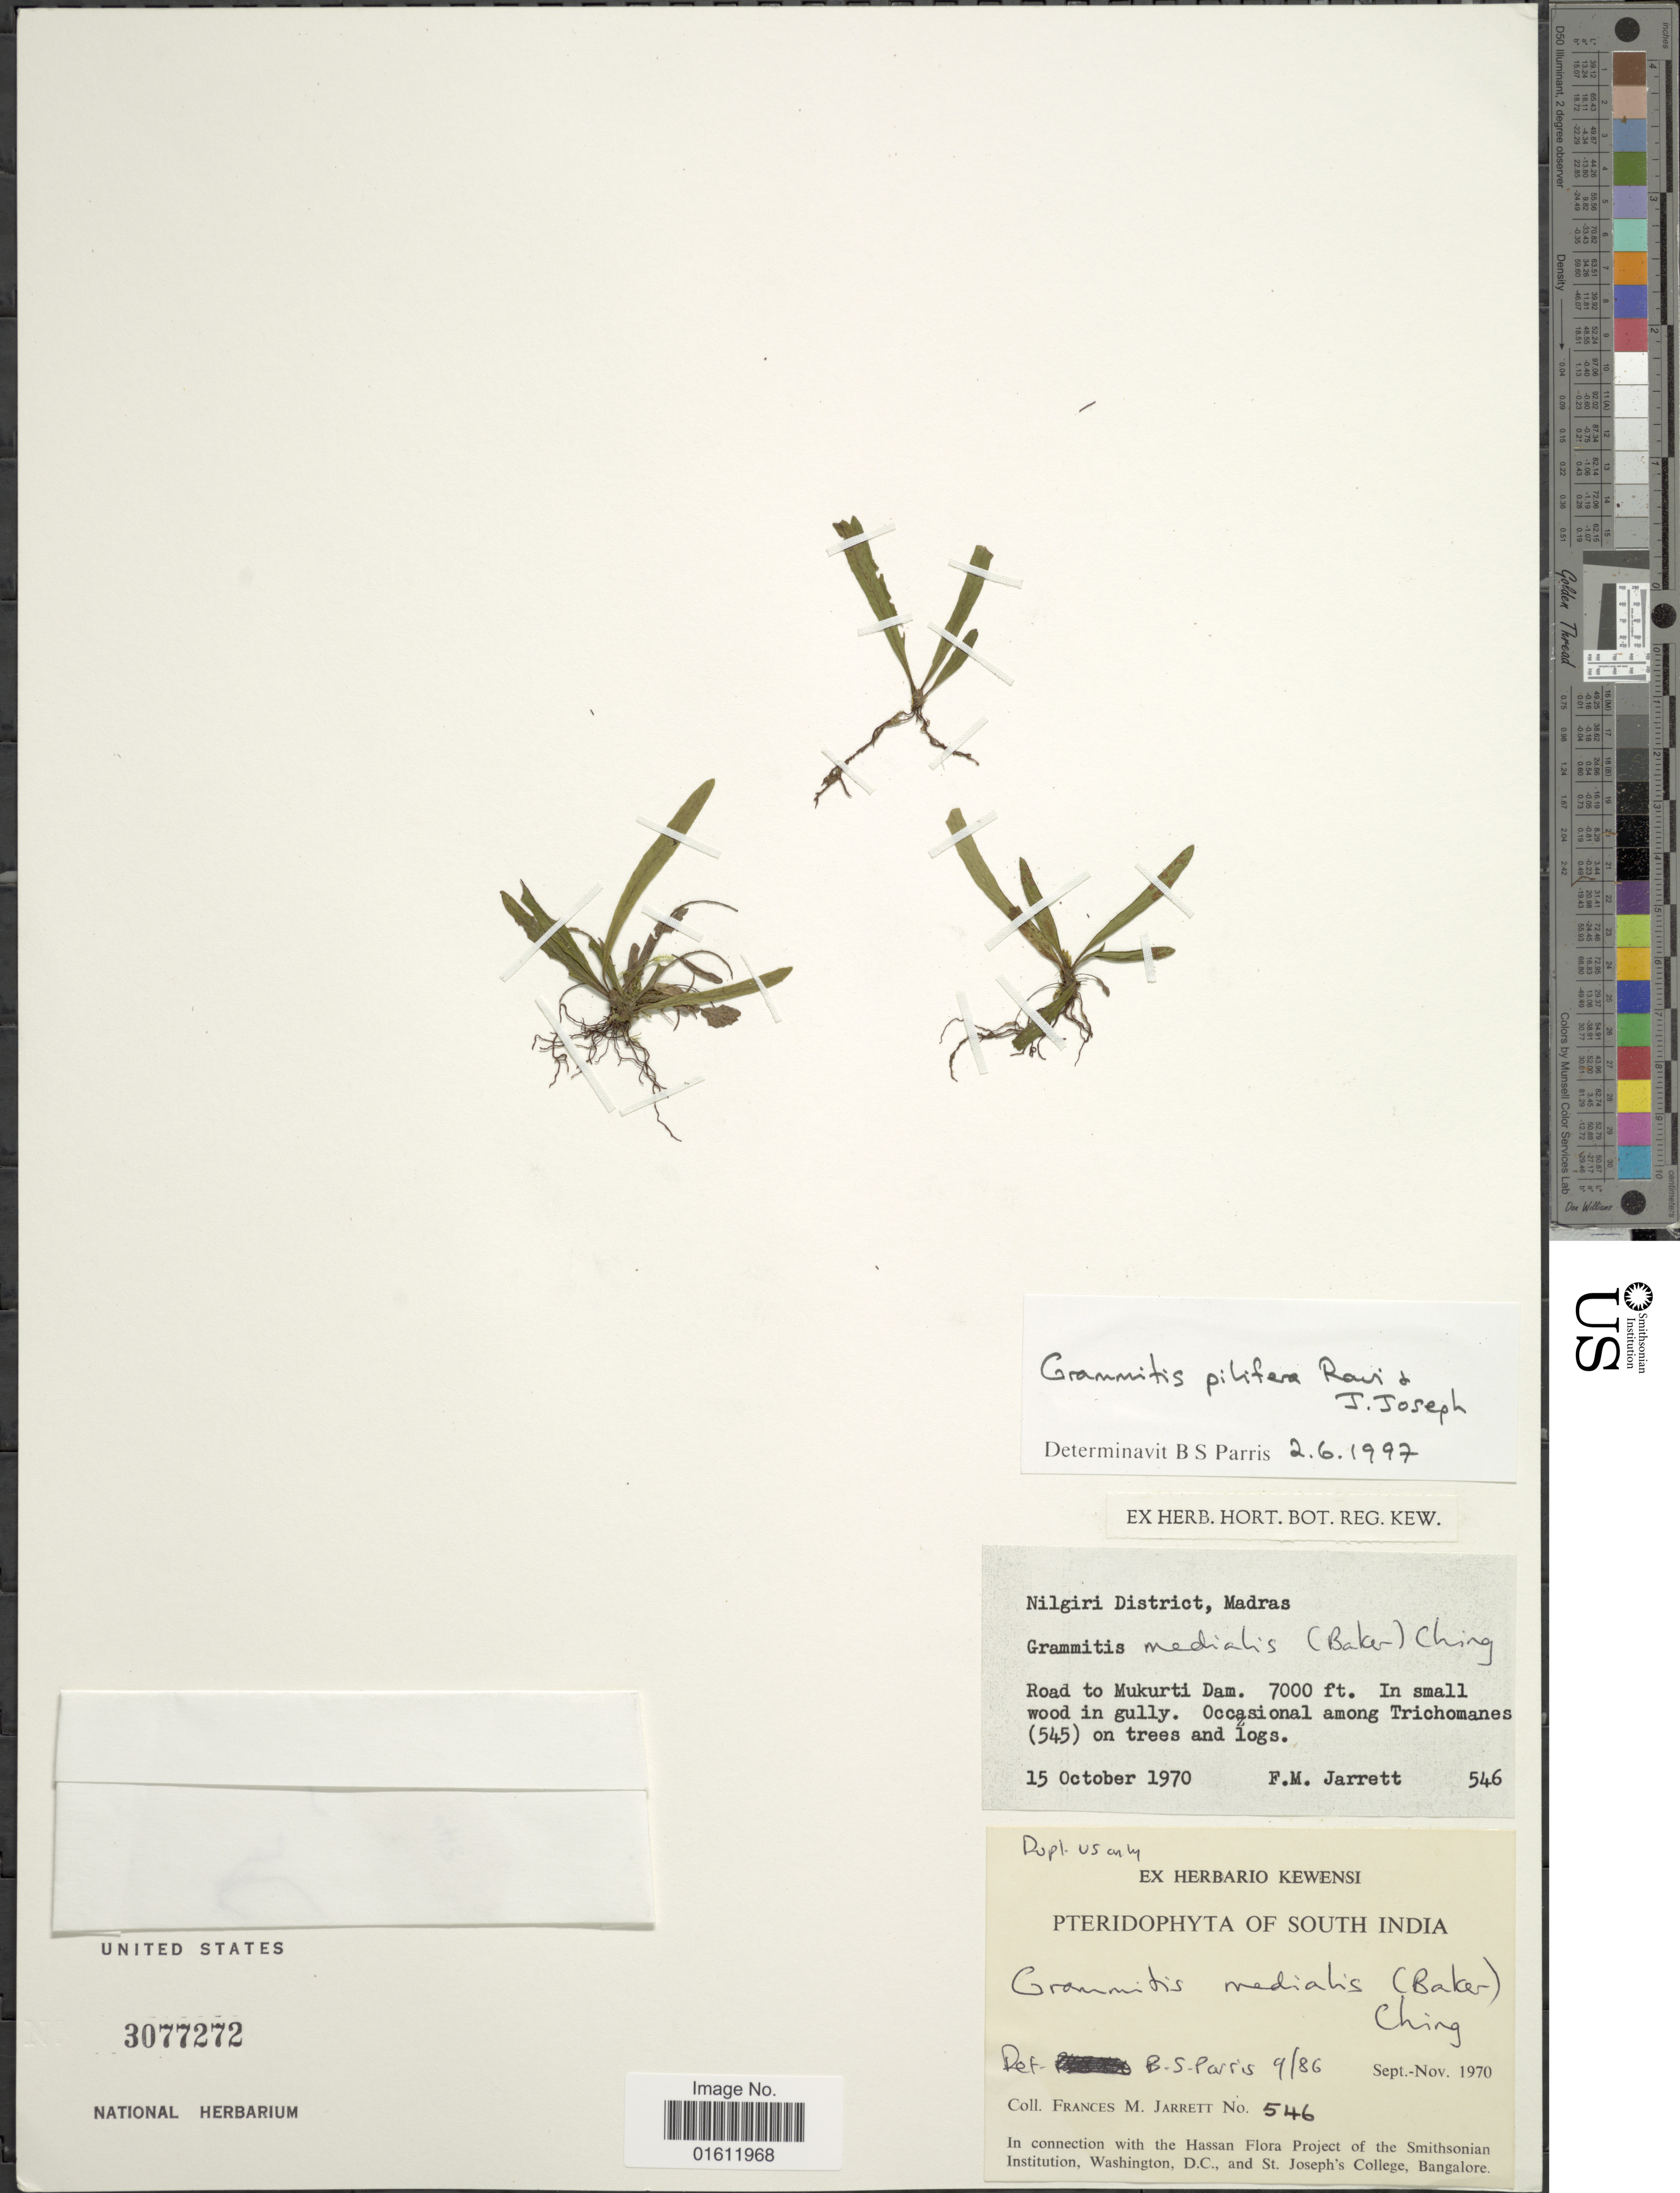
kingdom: Plantae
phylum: Tracheophyta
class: Polypodiopsida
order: Polypodiales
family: Polypodiaceae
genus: Oreogrammitis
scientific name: Oreogrammitis pilifera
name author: (Ravi & J. Joseph) Parris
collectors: F. M. Jarrett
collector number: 546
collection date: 1970-10-15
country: India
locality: Nilgiri District, Madras, Road to Mukurti Dam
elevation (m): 2134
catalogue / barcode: US 3077272